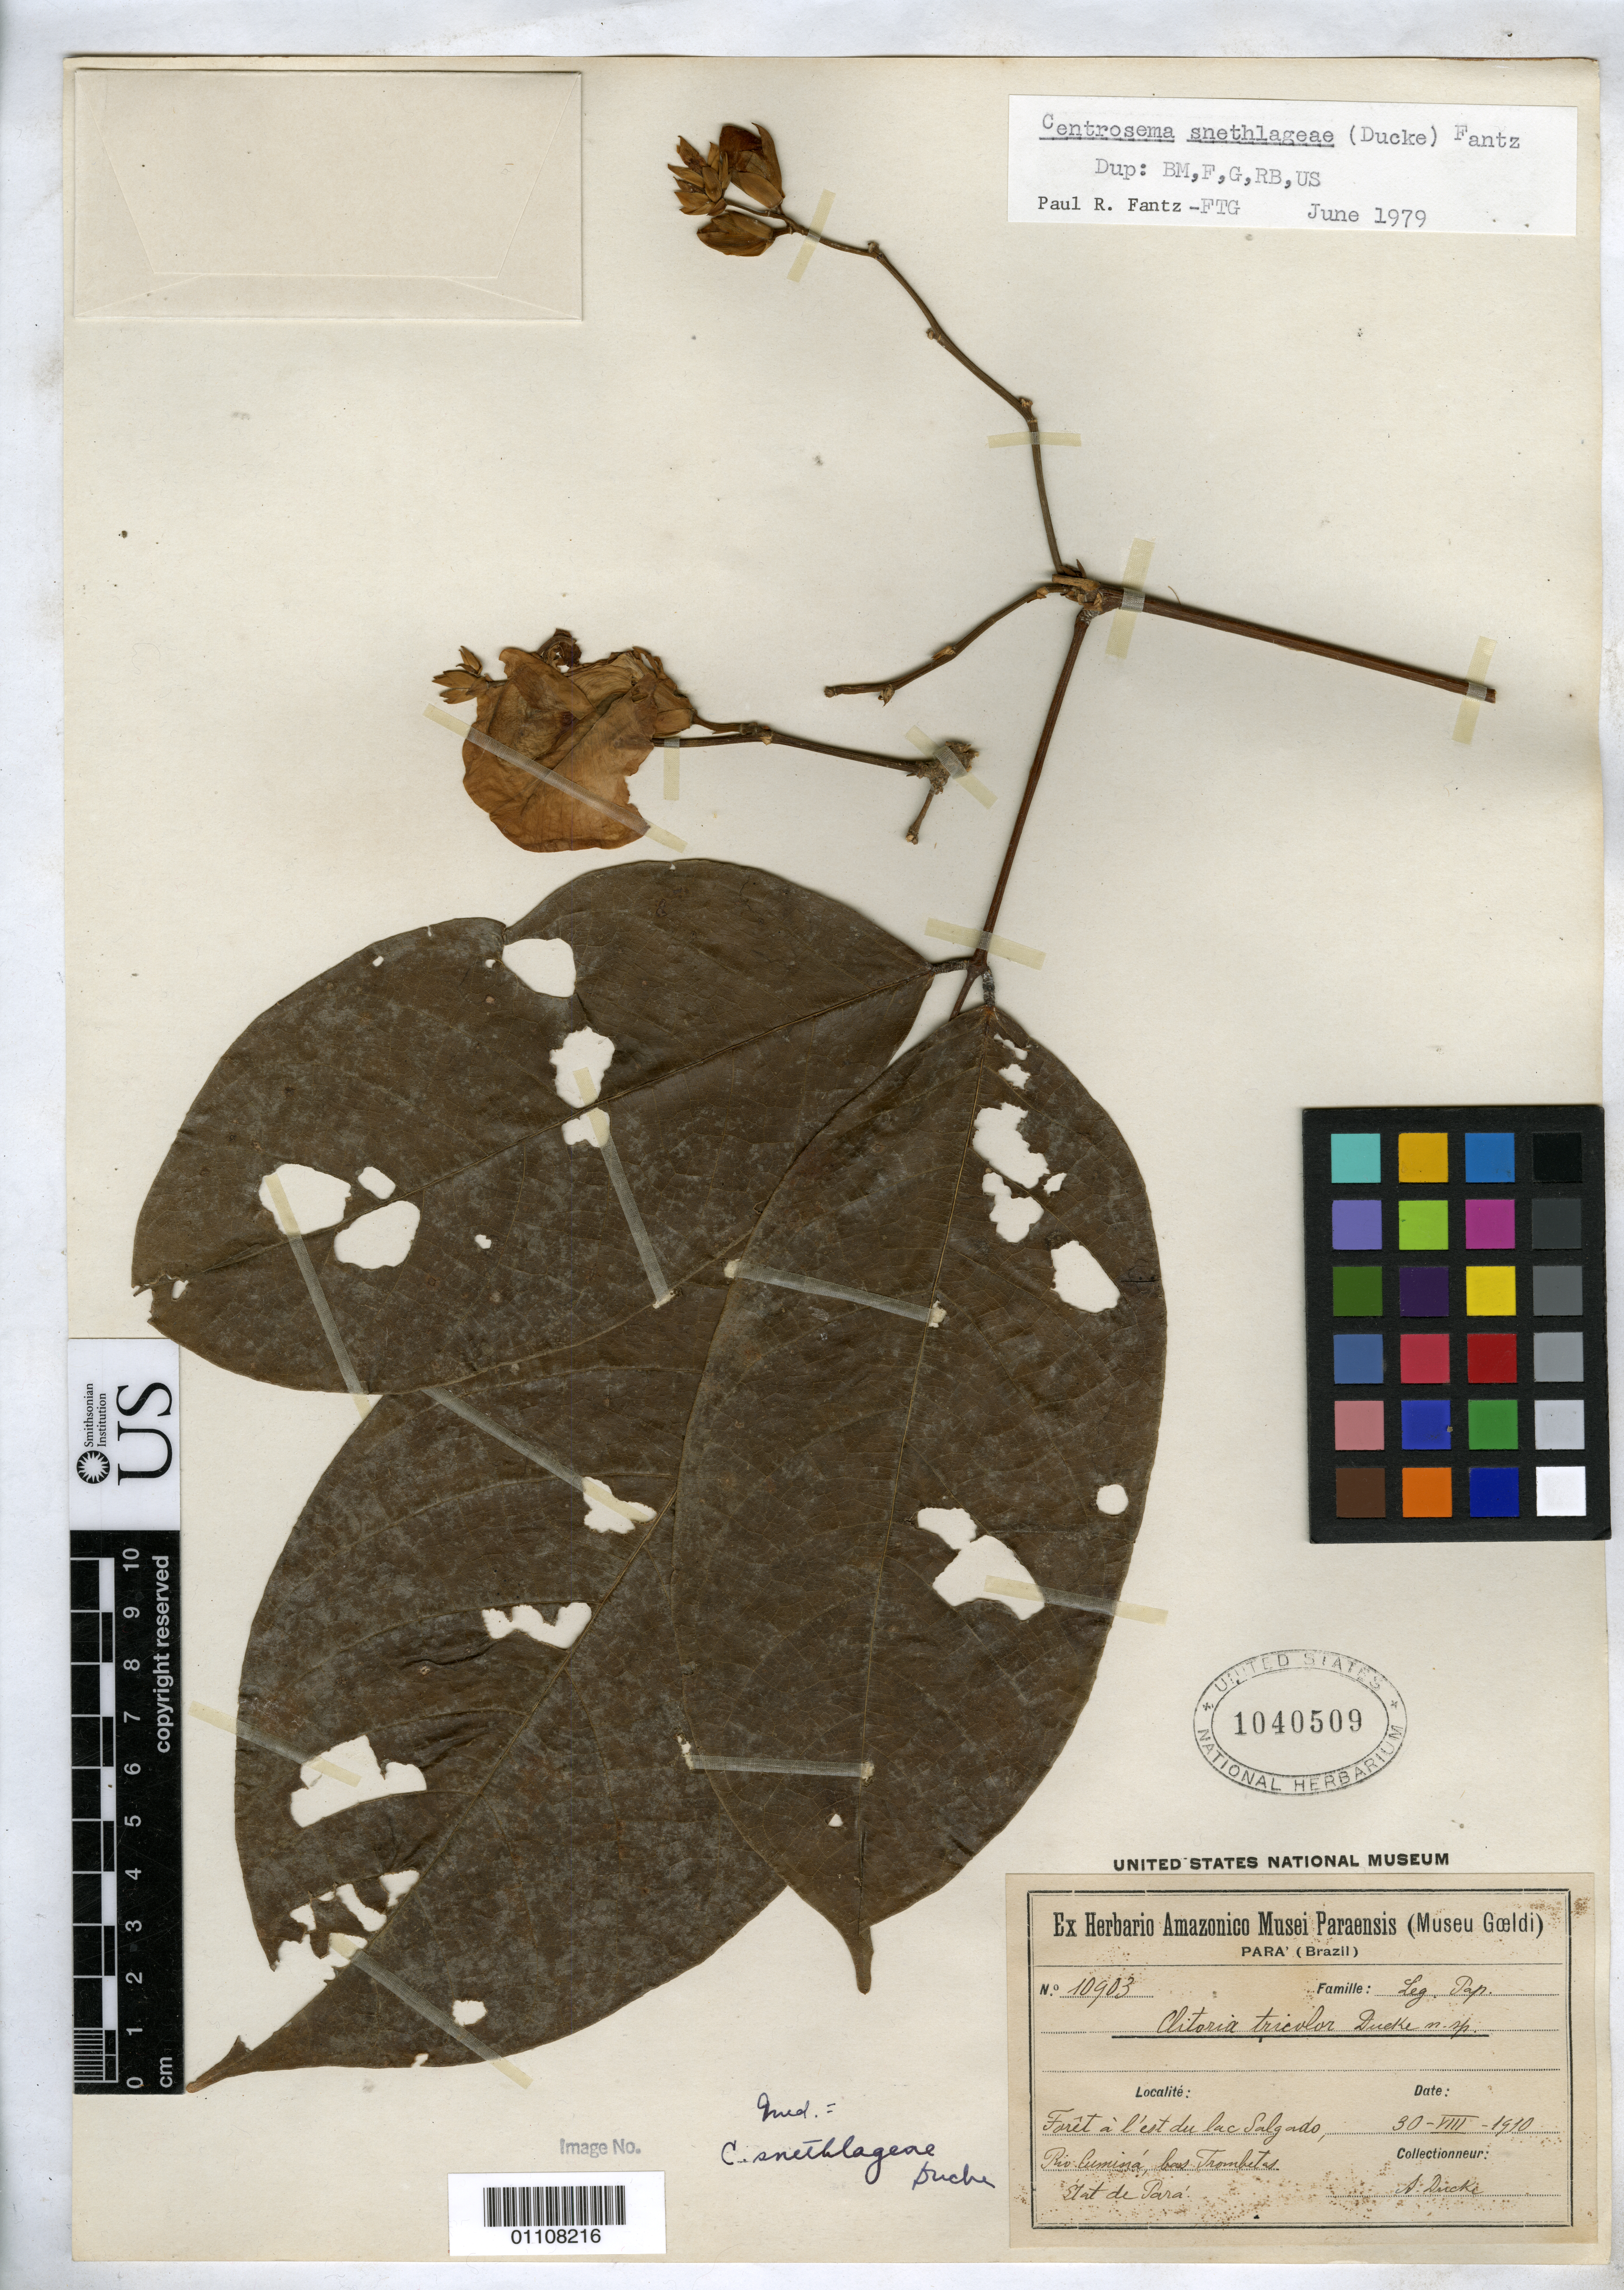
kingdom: Plantae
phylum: Tracheophyta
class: Magnoliopsida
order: Fabales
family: Fabaceae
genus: Clitoria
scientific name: Clitoria snethlageae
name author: Ducke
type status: Syntype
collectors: A. Ducke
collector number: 10903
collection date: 1910-08-30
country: Brazil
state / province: Pará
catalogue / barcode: US 1040509